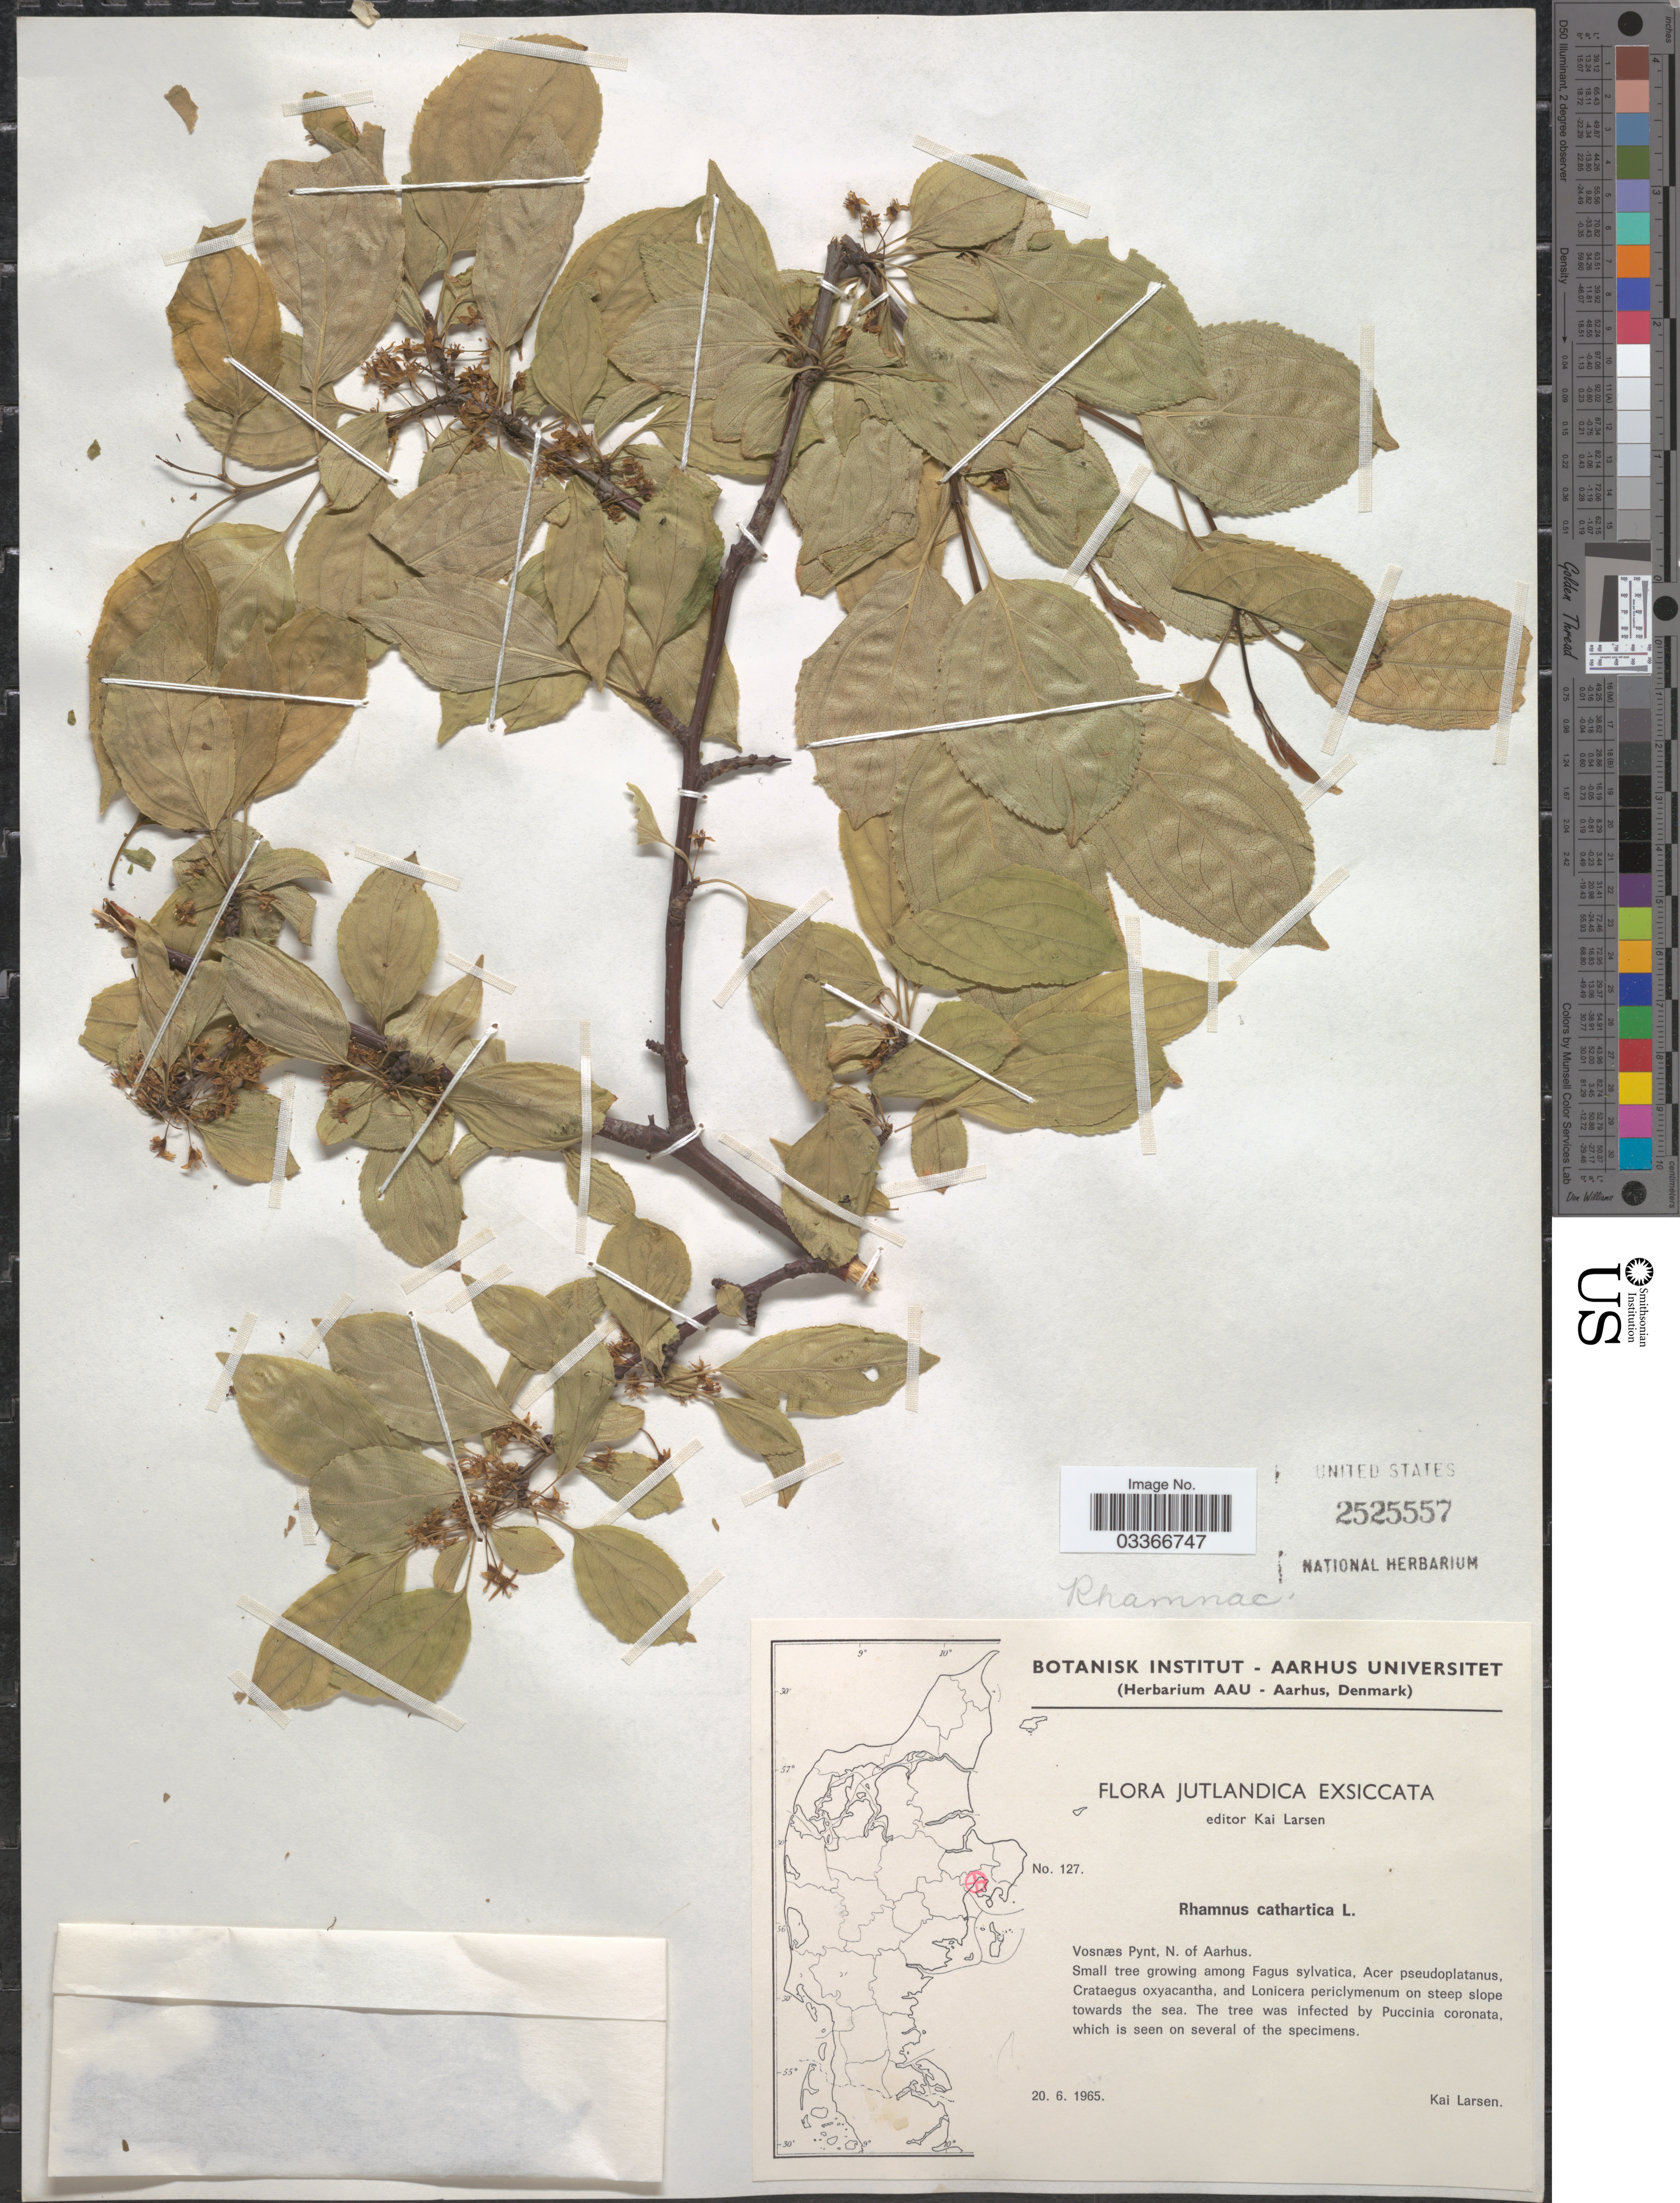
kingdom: Plantae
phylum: Tracheophyta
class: Magnoliopsida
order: Rosales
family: Rhamnaceae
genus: Rhamnus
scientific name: Rhamnus cathartica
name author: L.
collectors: K. Larsen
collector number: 127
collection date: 1965-06-20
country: Denmark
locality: Jutlandica. Vosnæs Pynt, N. of Aarhus.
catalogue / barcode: US 2525557